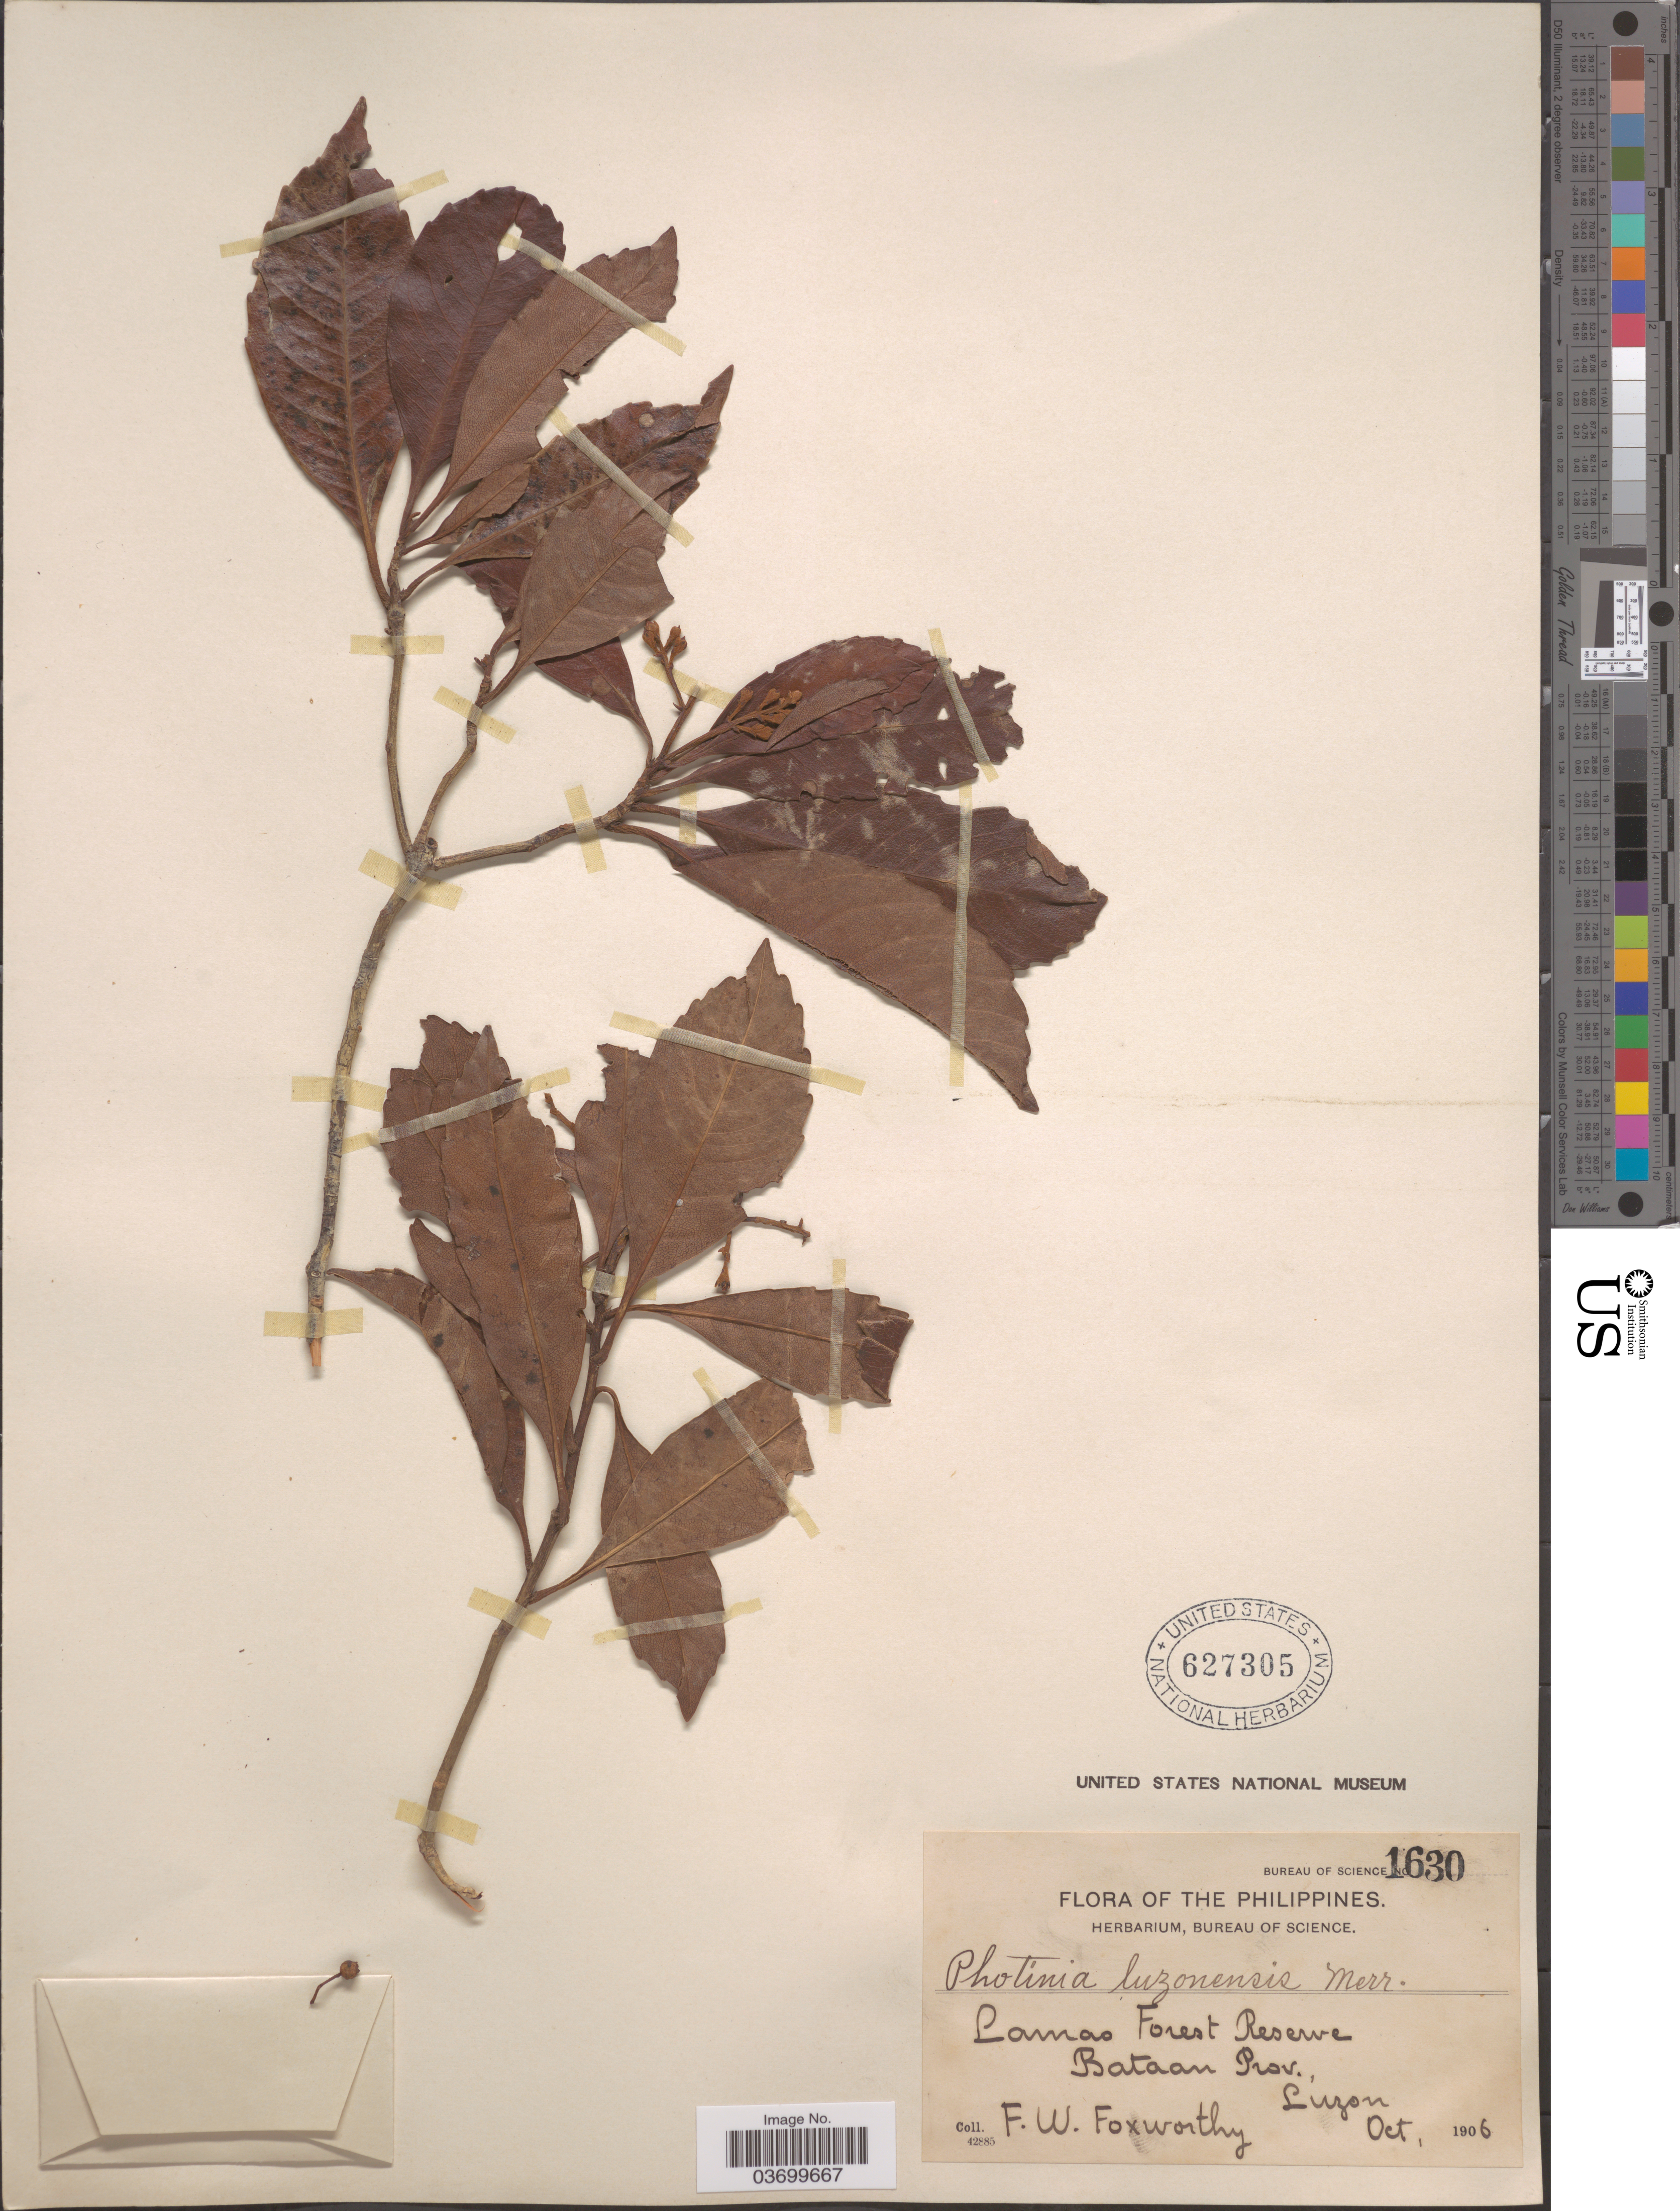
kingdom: Plantae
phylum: Tracheophyta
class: Magnoliopsida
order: Rosales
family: Rosaceae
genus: Photinia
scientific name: Photinia luzonensis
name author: Merr.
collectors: F. W. Foxworthy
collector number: Bureau of Science 1630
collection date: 1906-10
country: Philippines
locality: Lamao Forest Reserve. Bataan Prov., Luzon.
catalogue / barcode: US 627305